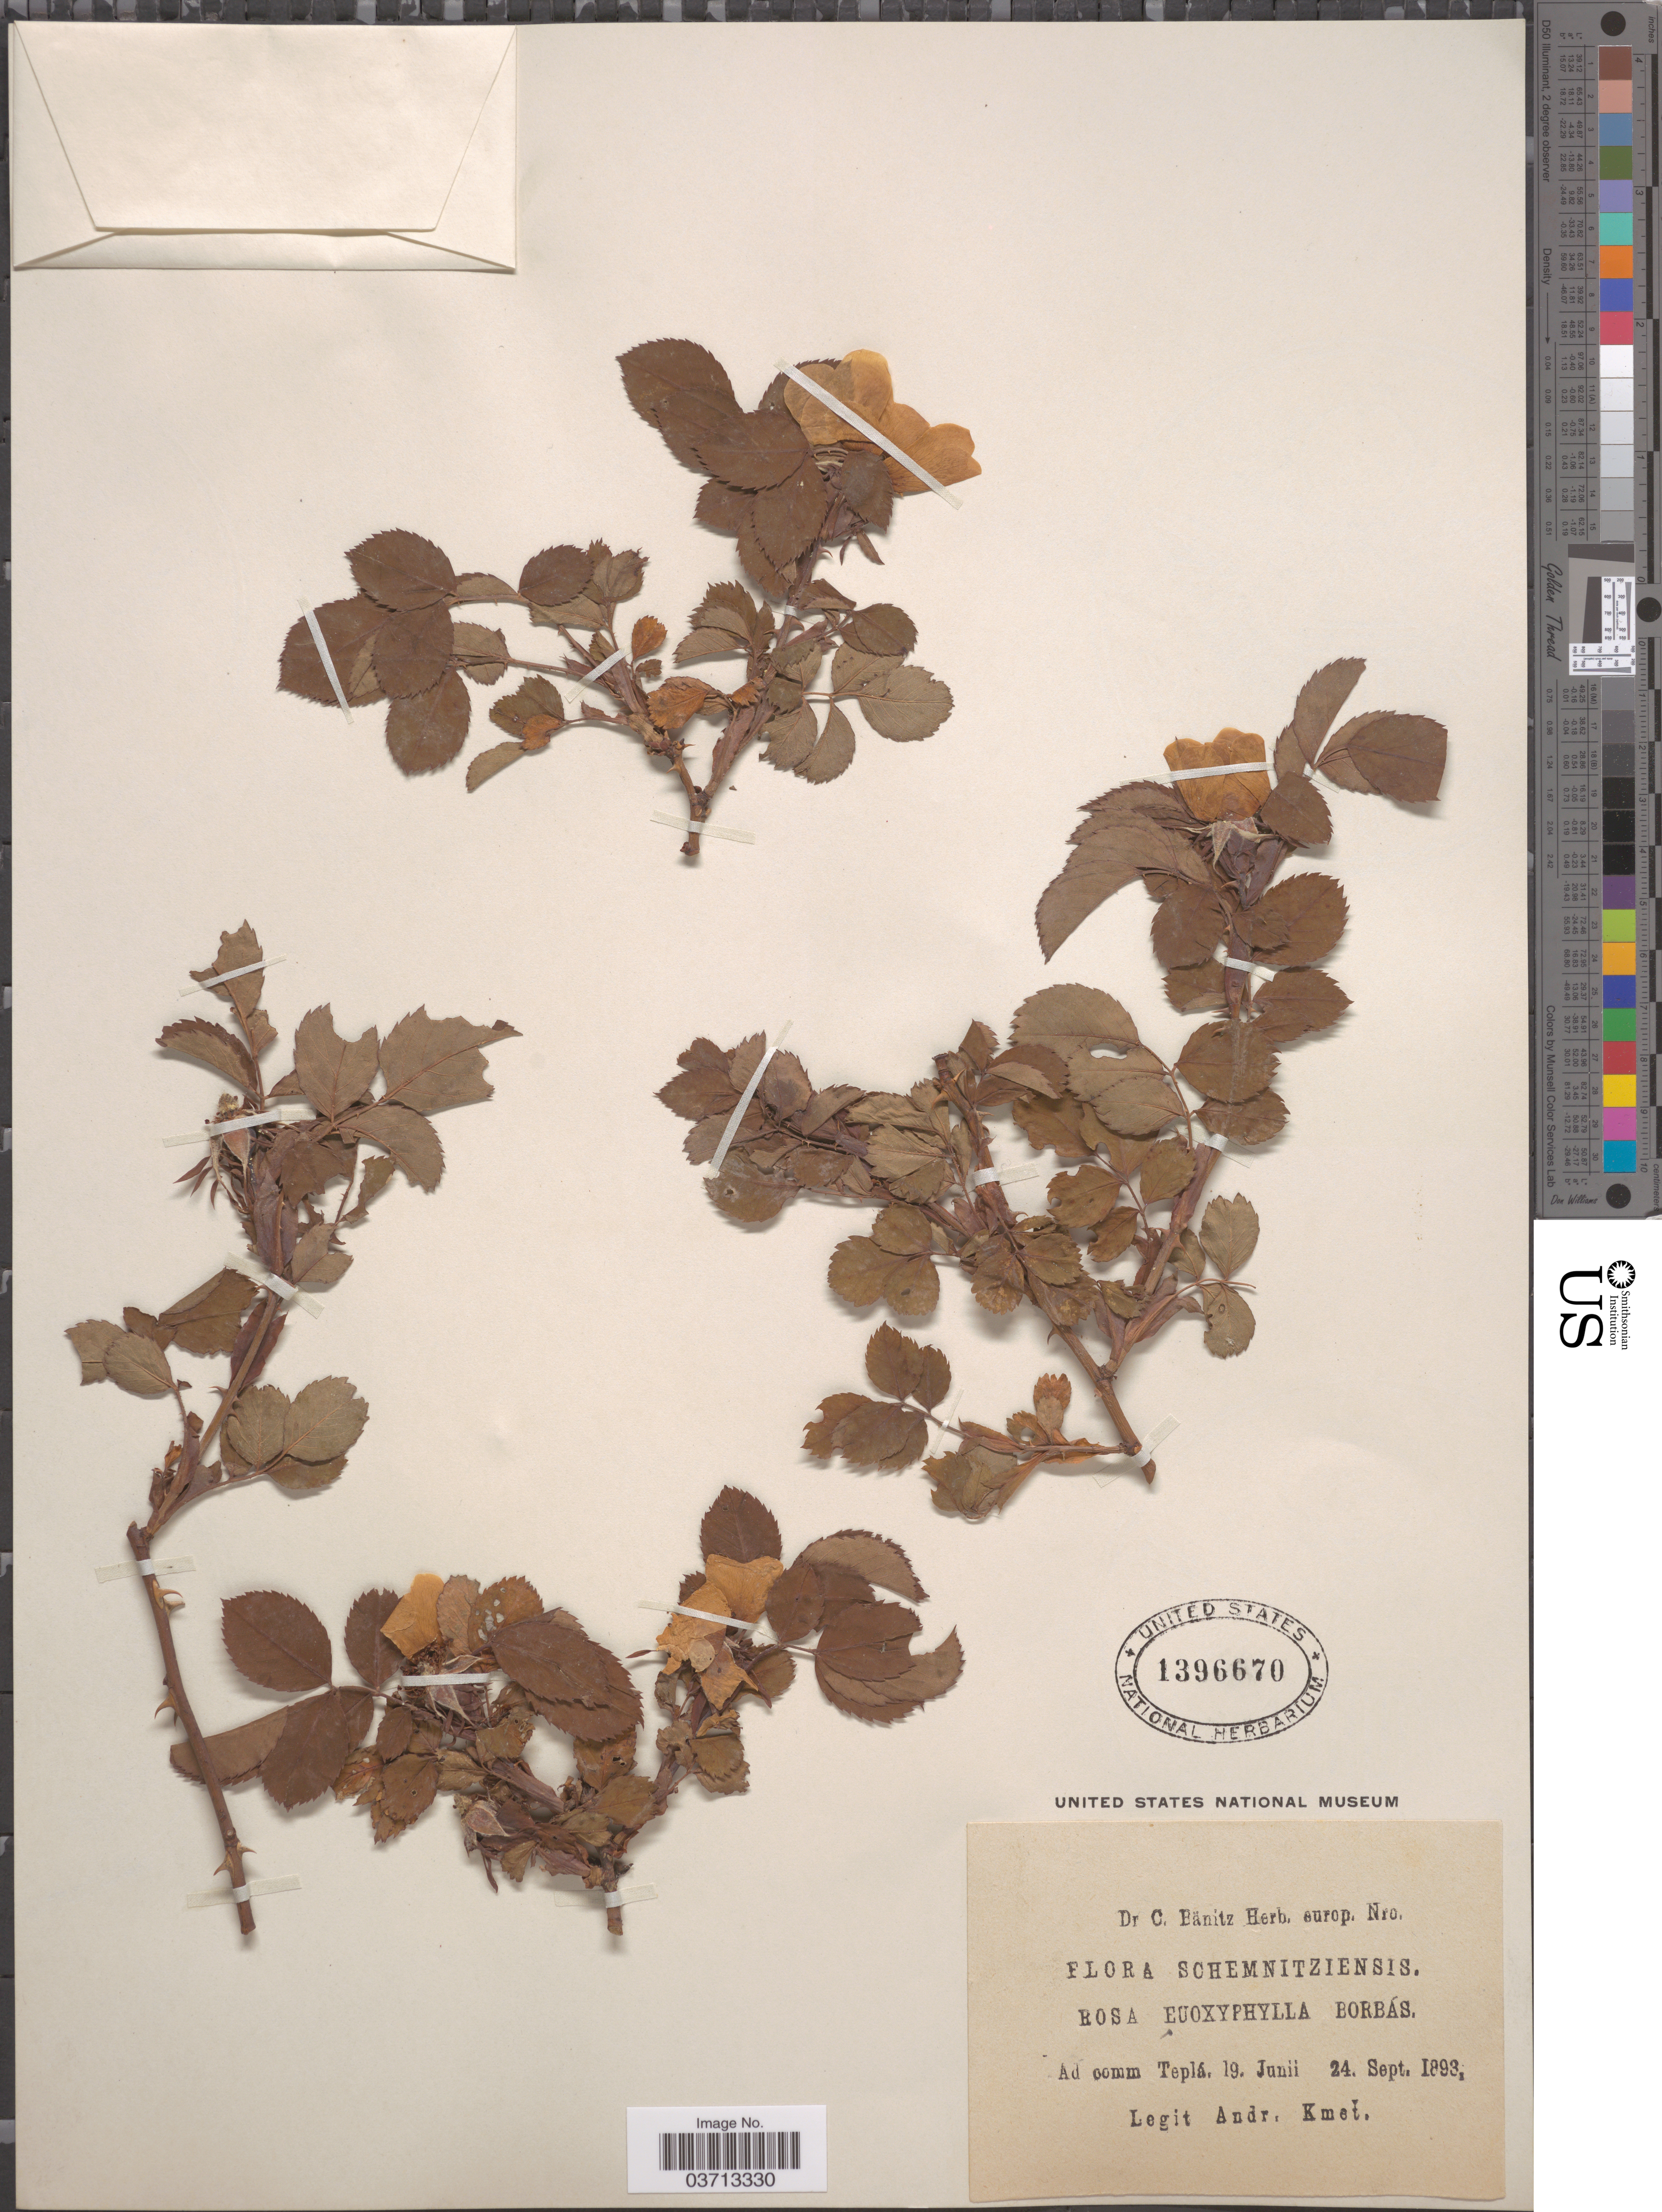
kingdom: Plantae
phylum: Tracheophyta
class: Magnoliopsida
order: Rosales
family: Rosaceae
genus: Rosa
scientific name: Rosa euoxyphylla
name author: Borbás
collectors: A. Kmet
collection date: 1893-06-19/1893-09-24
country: Slovakia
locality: Schemnitziensis. Ad comm Teplá.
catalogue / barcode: US 1396670